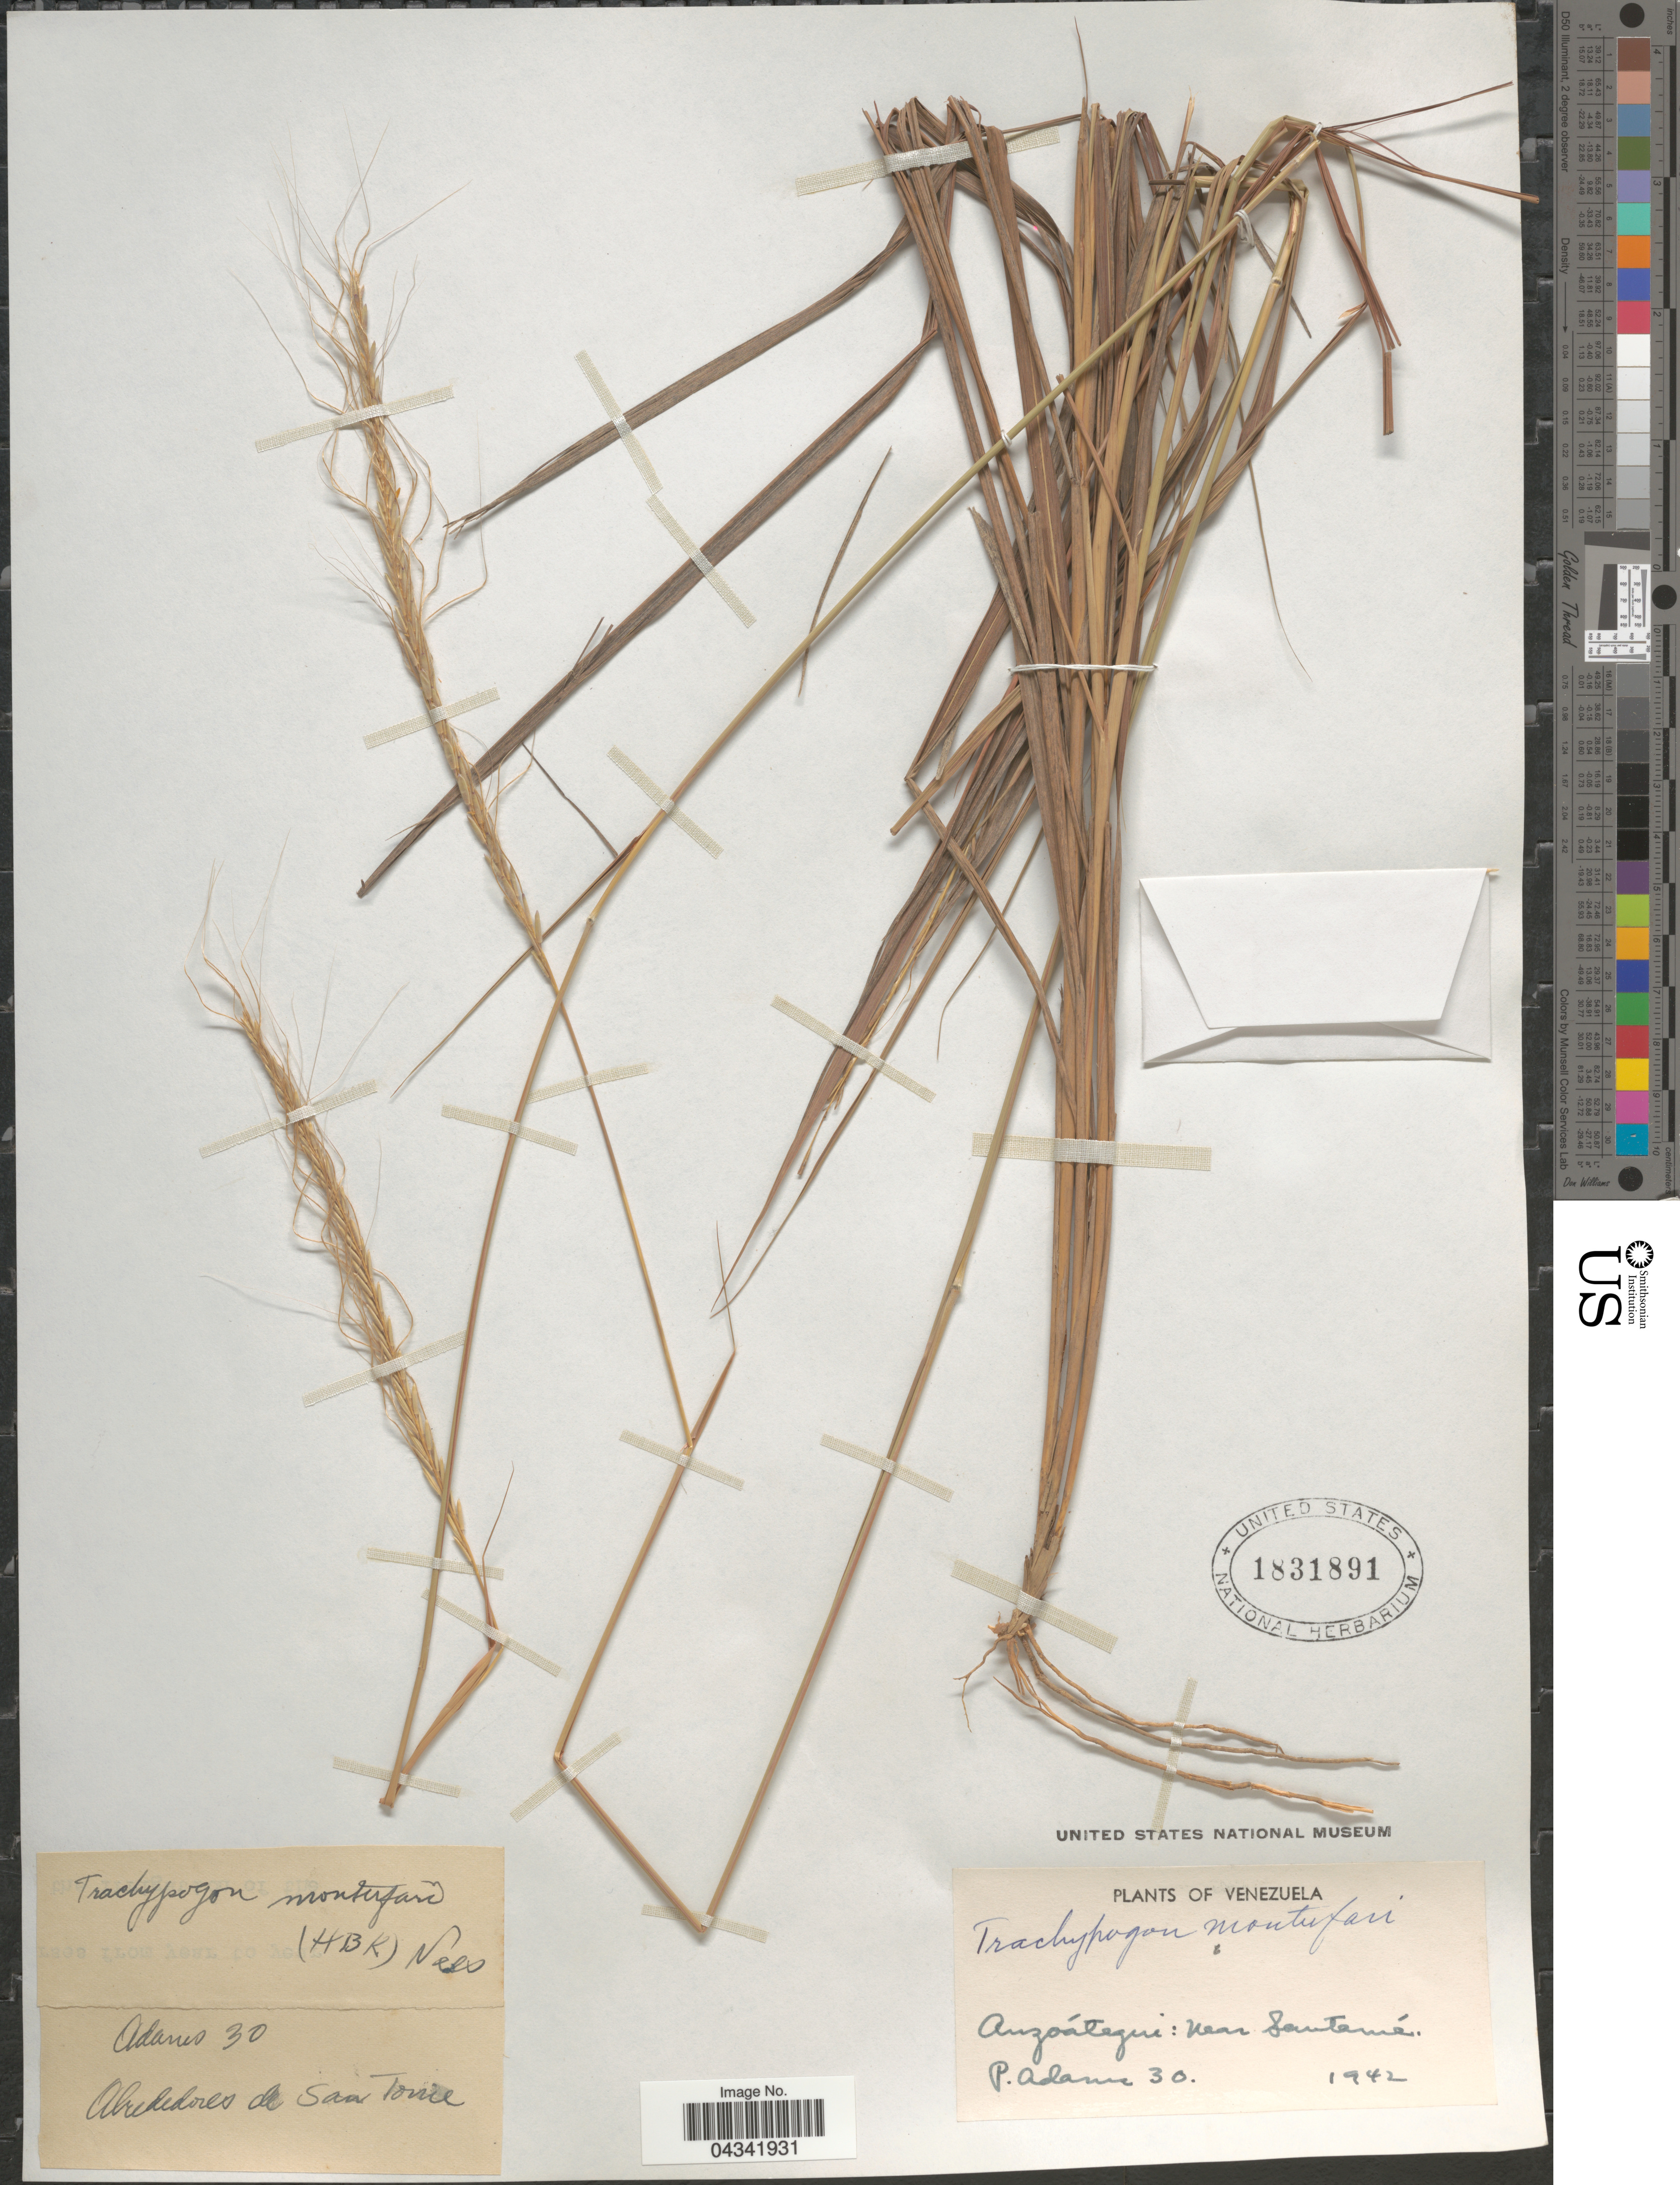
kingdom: Plantae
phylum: Tracheophyta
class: Liliopsida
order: Poales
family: Poaceae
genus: Trachypogon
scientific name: Trachypogon spicatus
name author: (L. f.) Kuntze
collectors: P. Adams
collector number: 30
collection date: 1942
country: Venezuela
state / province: Anzoategui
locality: Alrededores de San Tome. Near Santamé.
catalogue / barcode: US 1831891